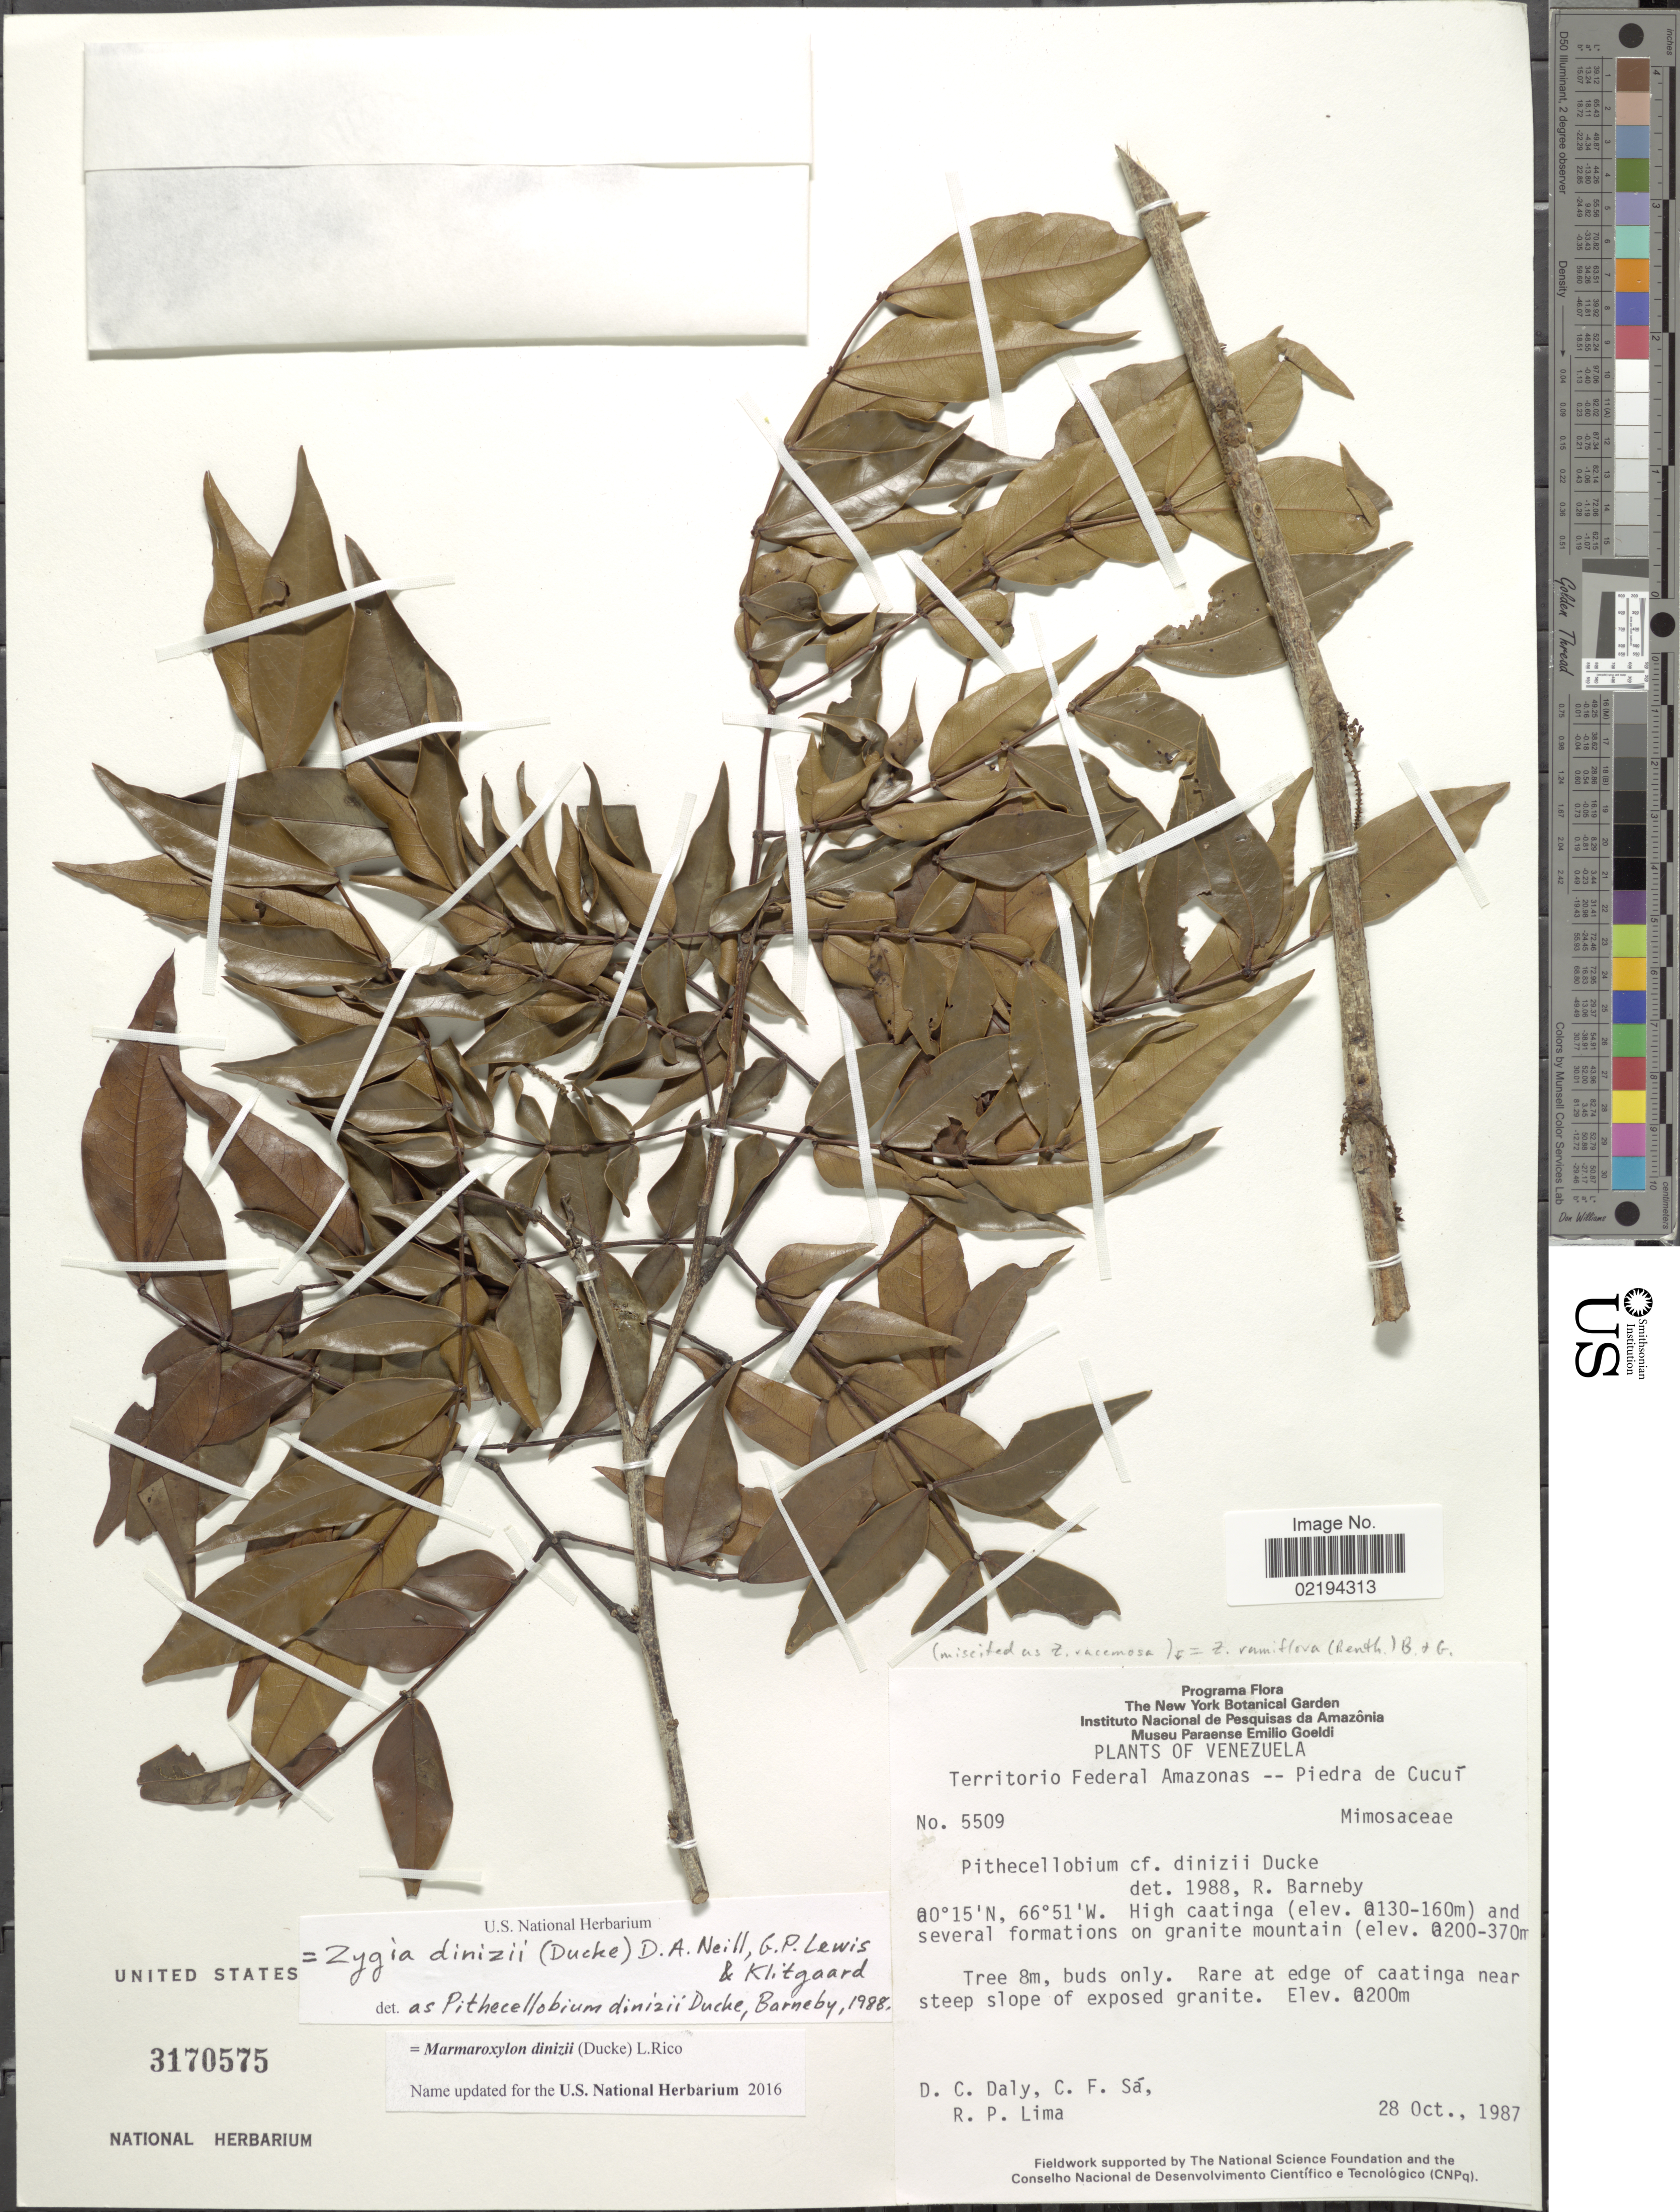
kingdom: Plantae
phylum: Tracheophyta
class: Magnoliopsida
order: Fabales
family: Fabaceae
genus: Zygia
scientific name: Zygia dinizii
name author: (Ducke) D.A. Neill et al.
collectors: D. C. Daly, C. Sá & R. P. Lima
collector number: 5509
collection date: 1987-10-28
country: Venezuela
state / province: Amazonas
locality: Territorio Federal Amazonas-Piedra de Cucui, rare at edge of caatinga near steep slope of exposed granite.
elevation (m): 200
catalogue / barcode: US 3107575